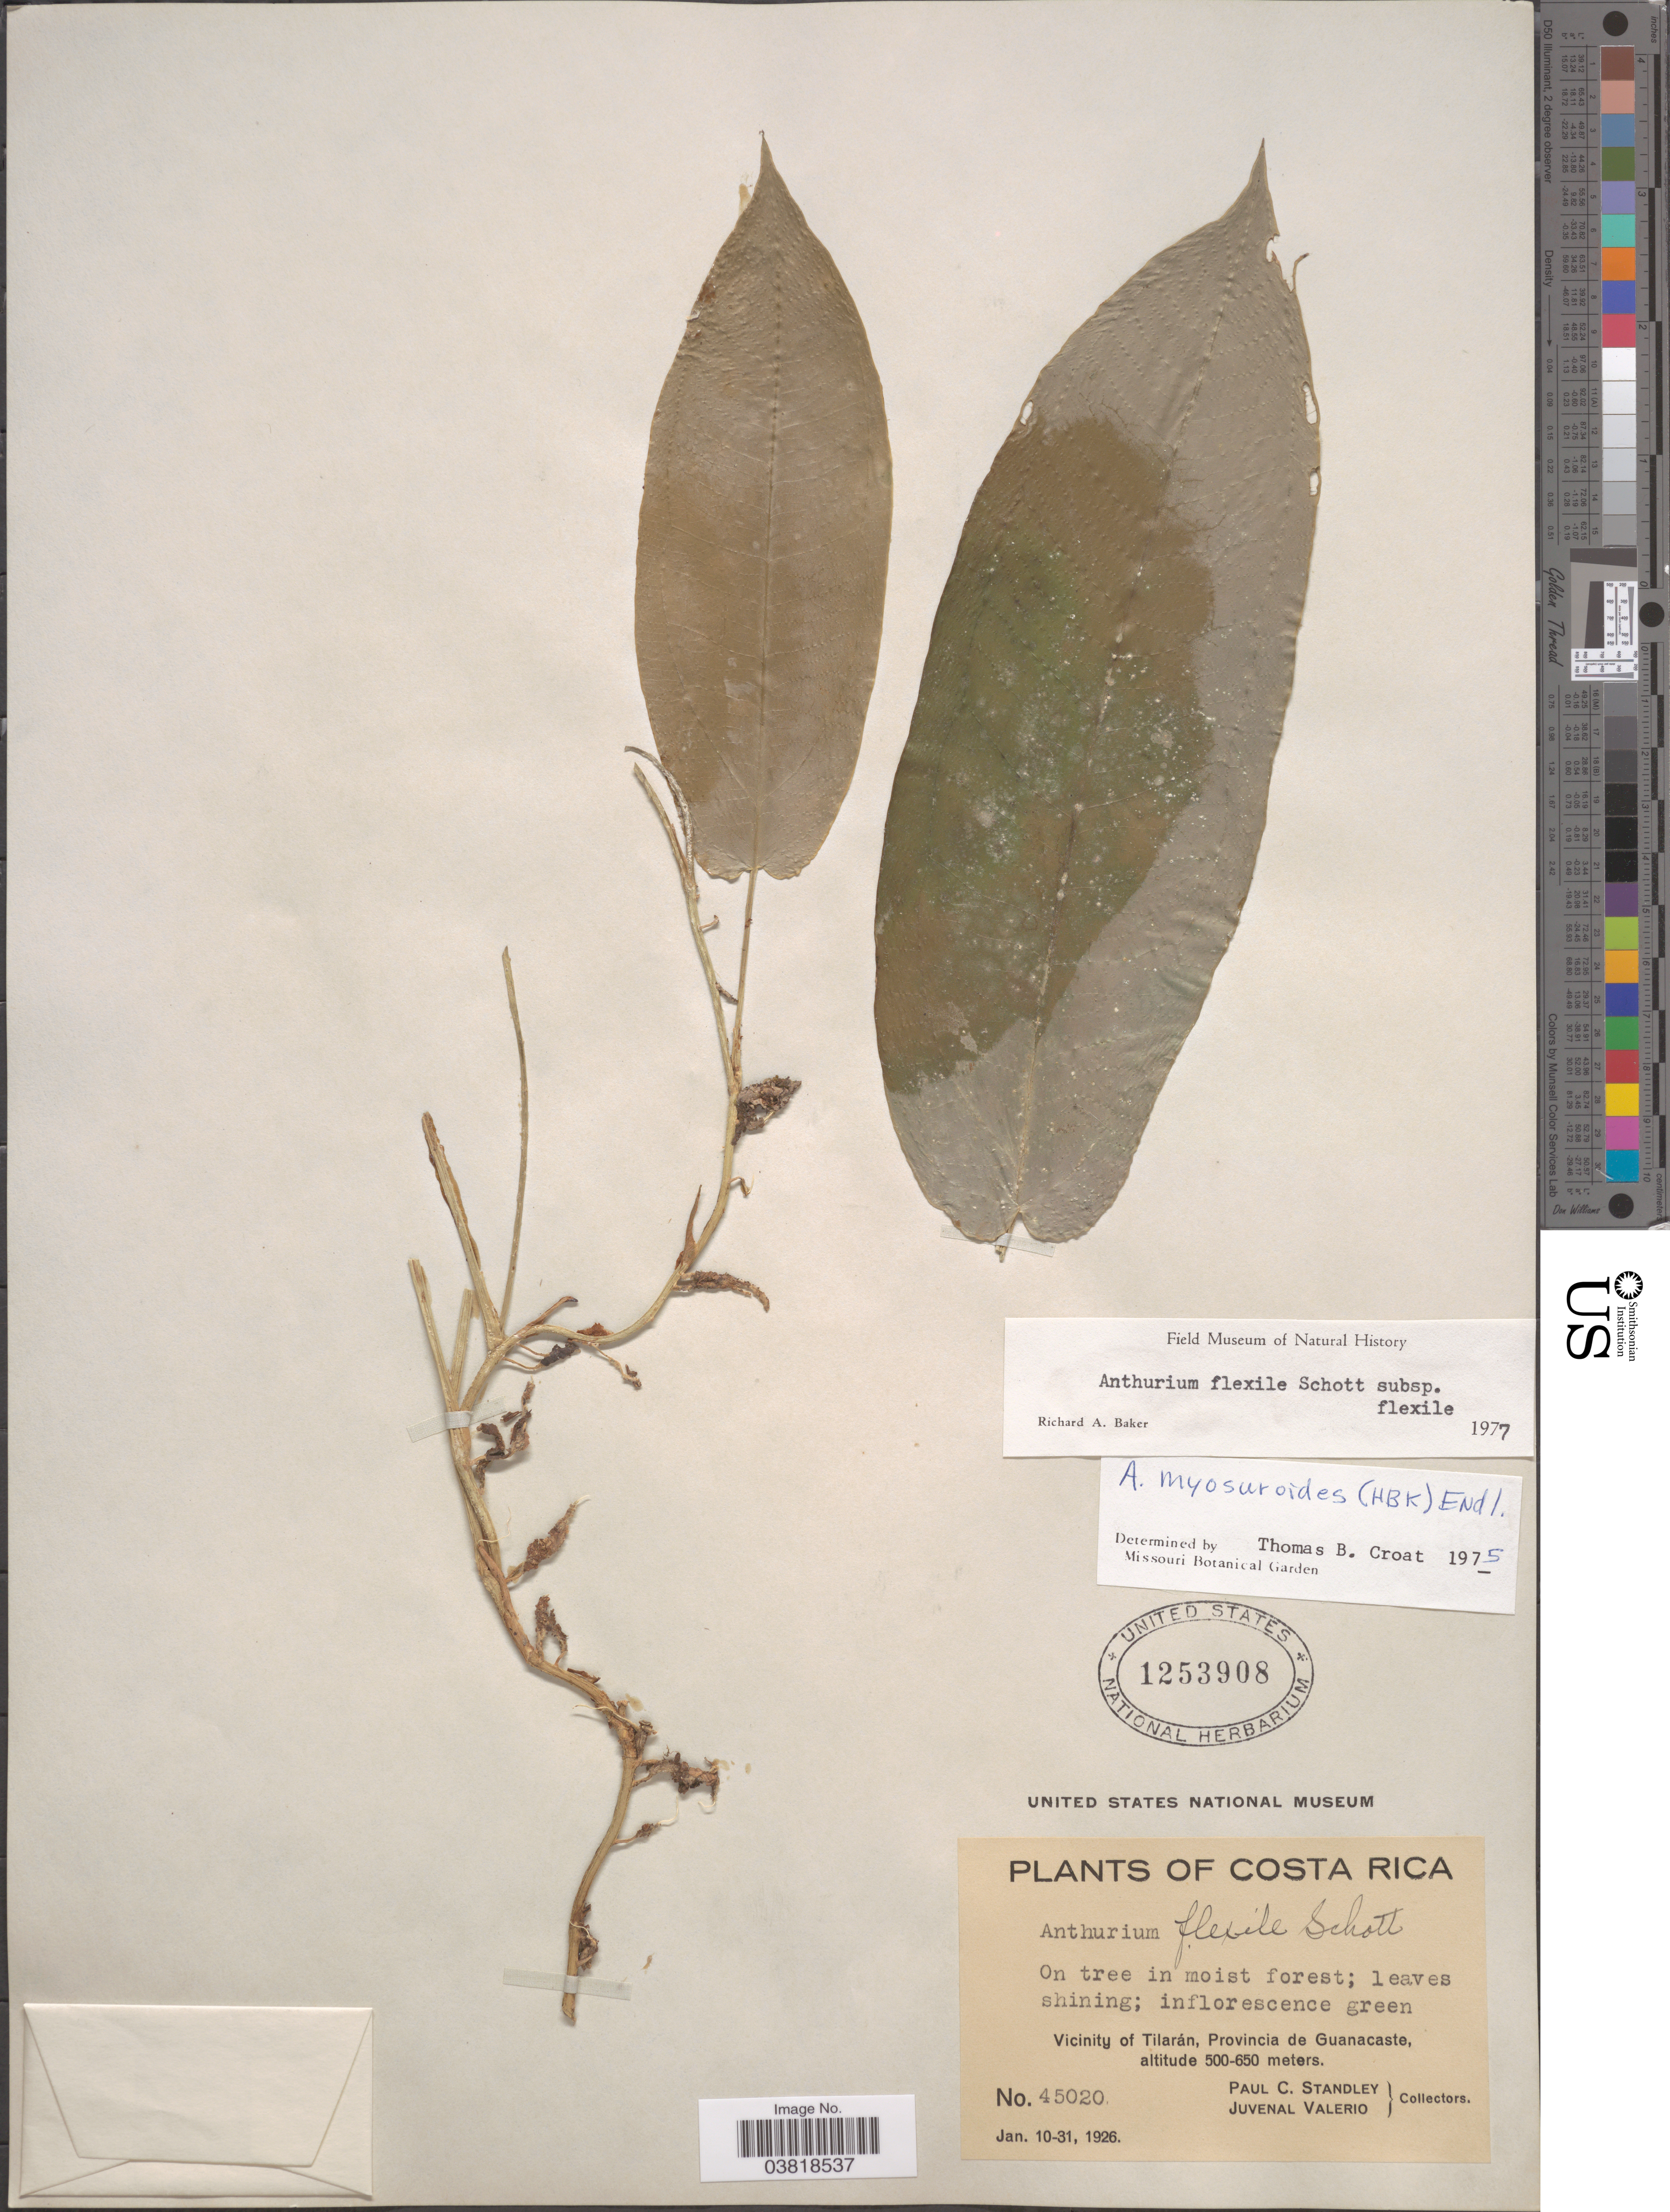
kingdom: Plantae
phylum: Tracheophyta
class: Liliopsida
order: Alismatales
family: Araceae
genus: Anthurium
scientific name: Anthurium flexile subsp. flexile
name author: Schott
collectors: P. C. Standley & J. Valerio R.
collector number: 45020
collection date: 1926-01-10/1926-01-31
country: Costa Rica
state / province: Guanacaste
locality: Vicinity of Tilarán.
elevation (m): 500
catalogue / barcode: US 1253908